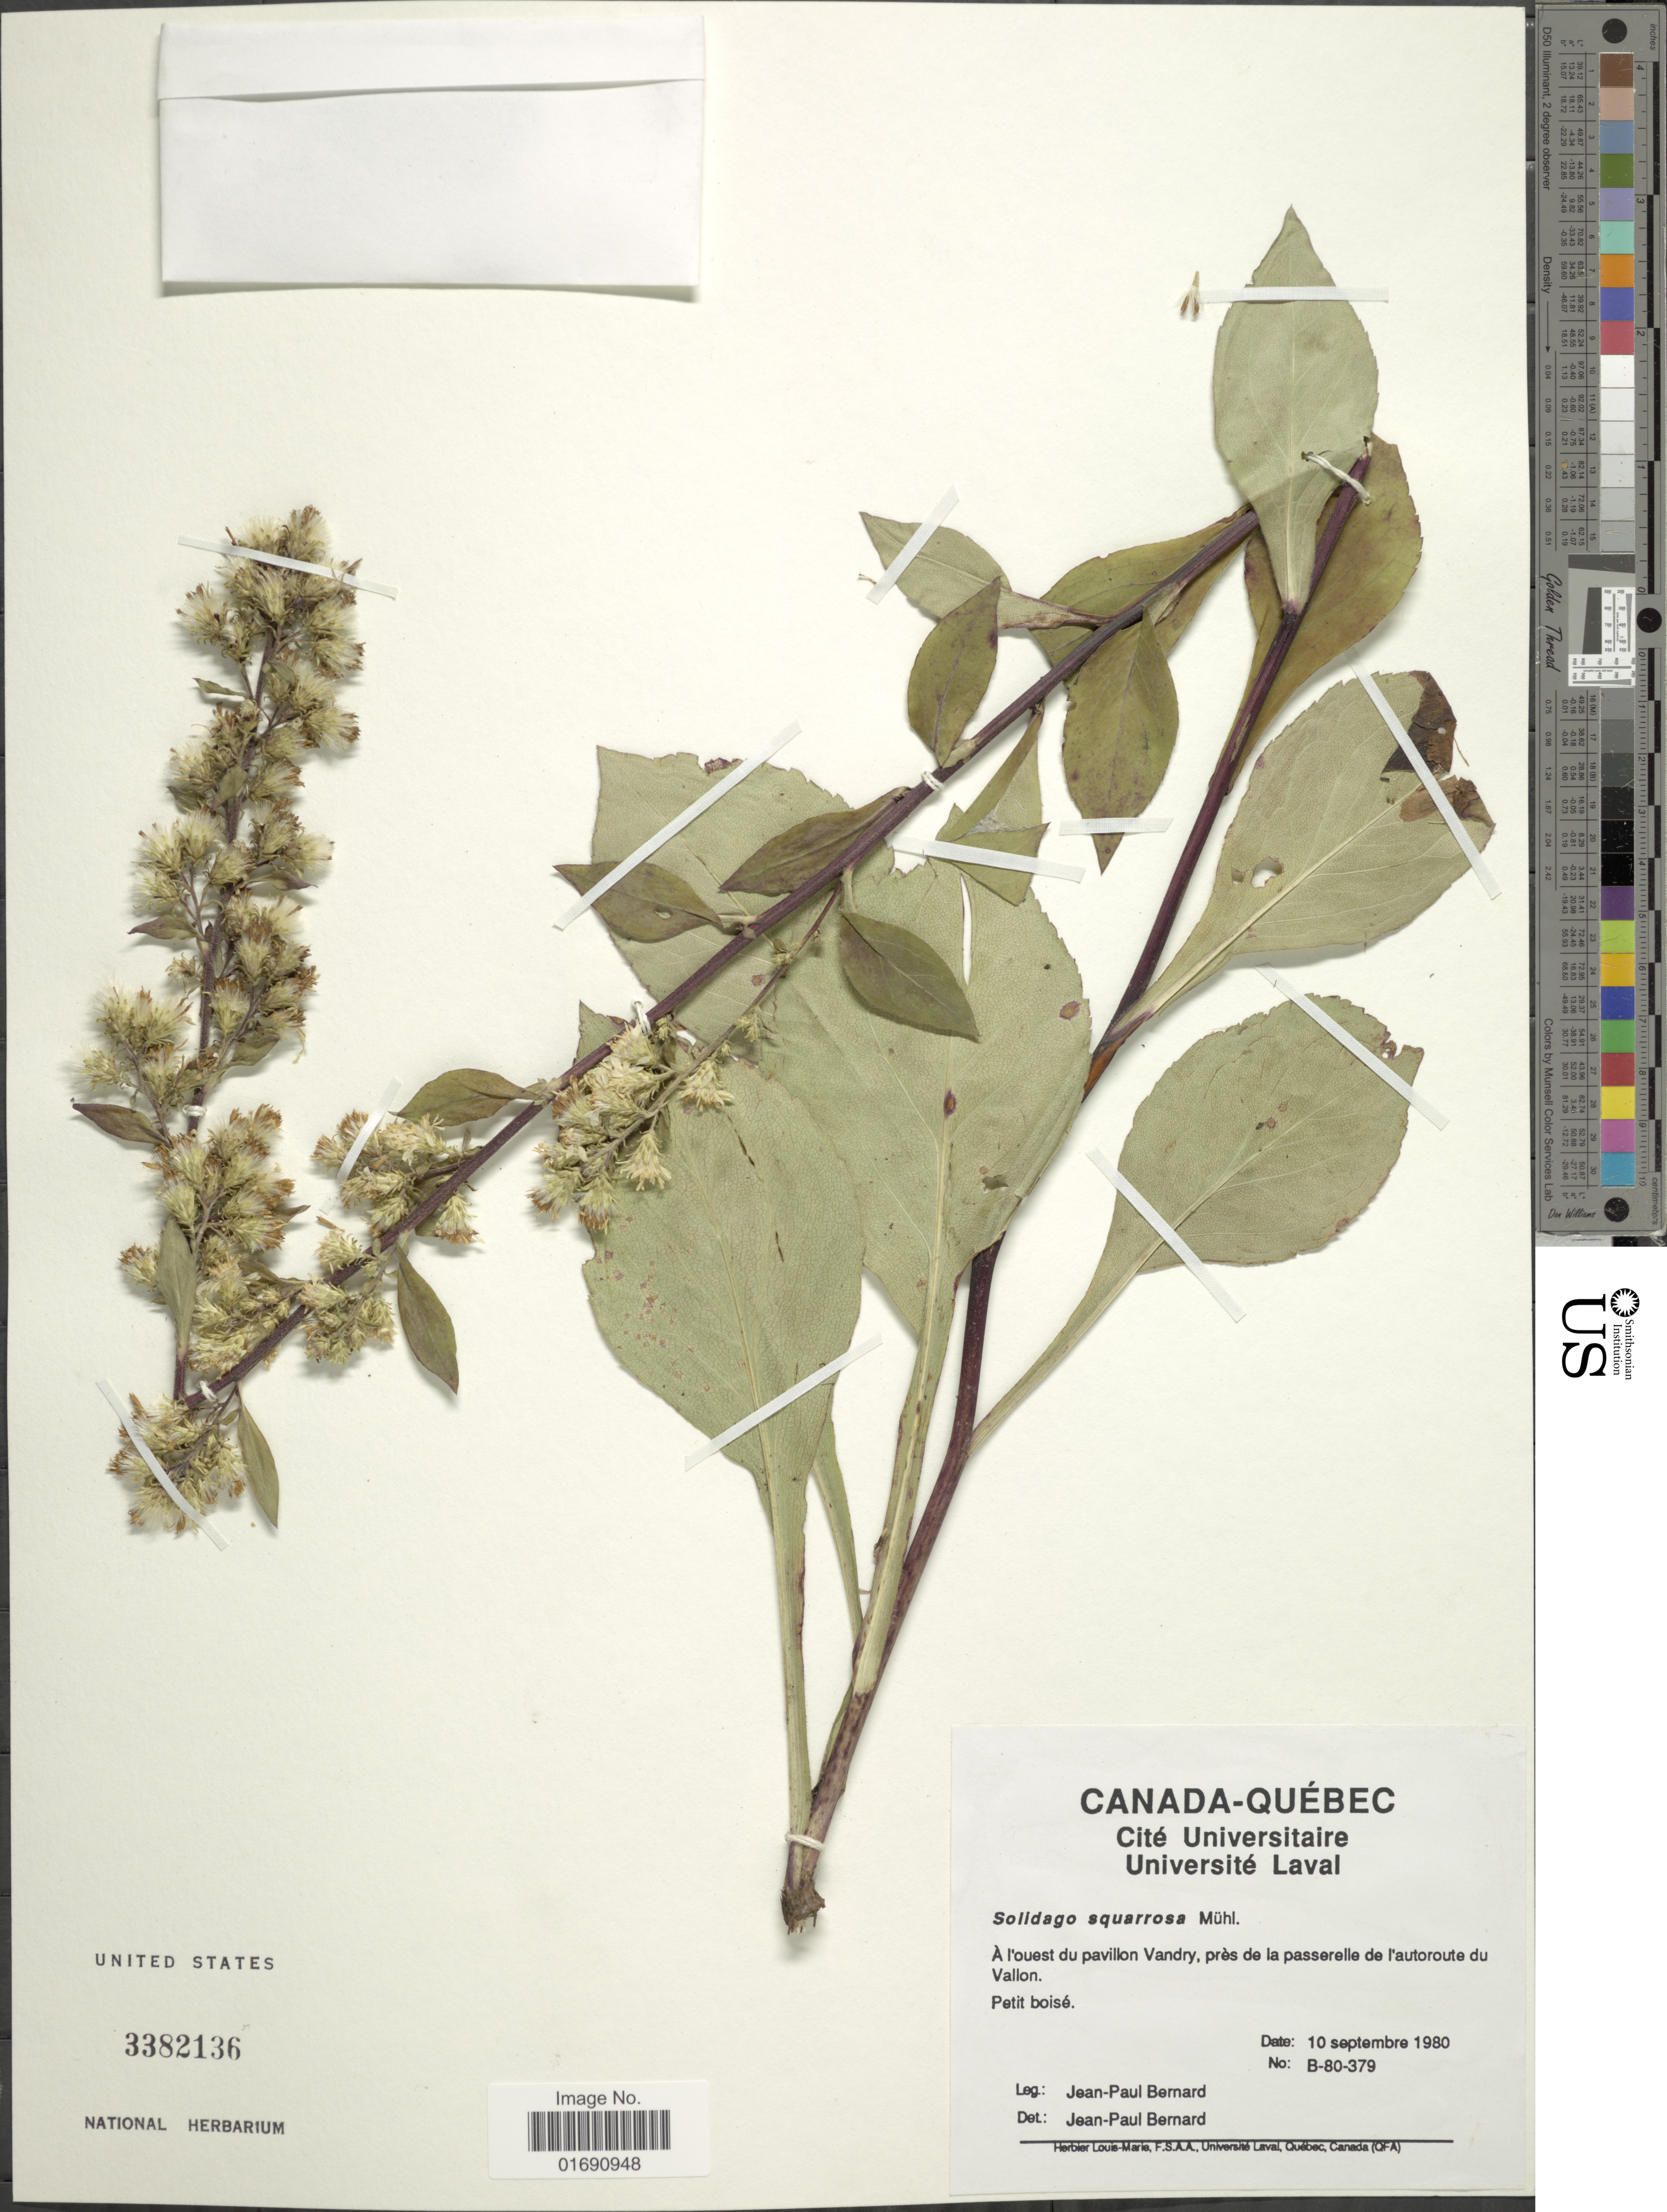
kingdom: Plantae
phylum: Tracheophyta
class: Magnoliopsida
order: Asterales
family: Asteraceae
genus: Solidago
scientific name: Solidago squarrosa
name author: Muhl.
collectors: J.-P. Bernard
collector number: B-80-379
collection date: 1980-09-10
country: Canada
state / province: Quebec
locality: Á l'ouest du pavillon vandry, près de la passerelle de l'autoroute du Vallon. Petit boisé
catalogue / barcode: US 3382136